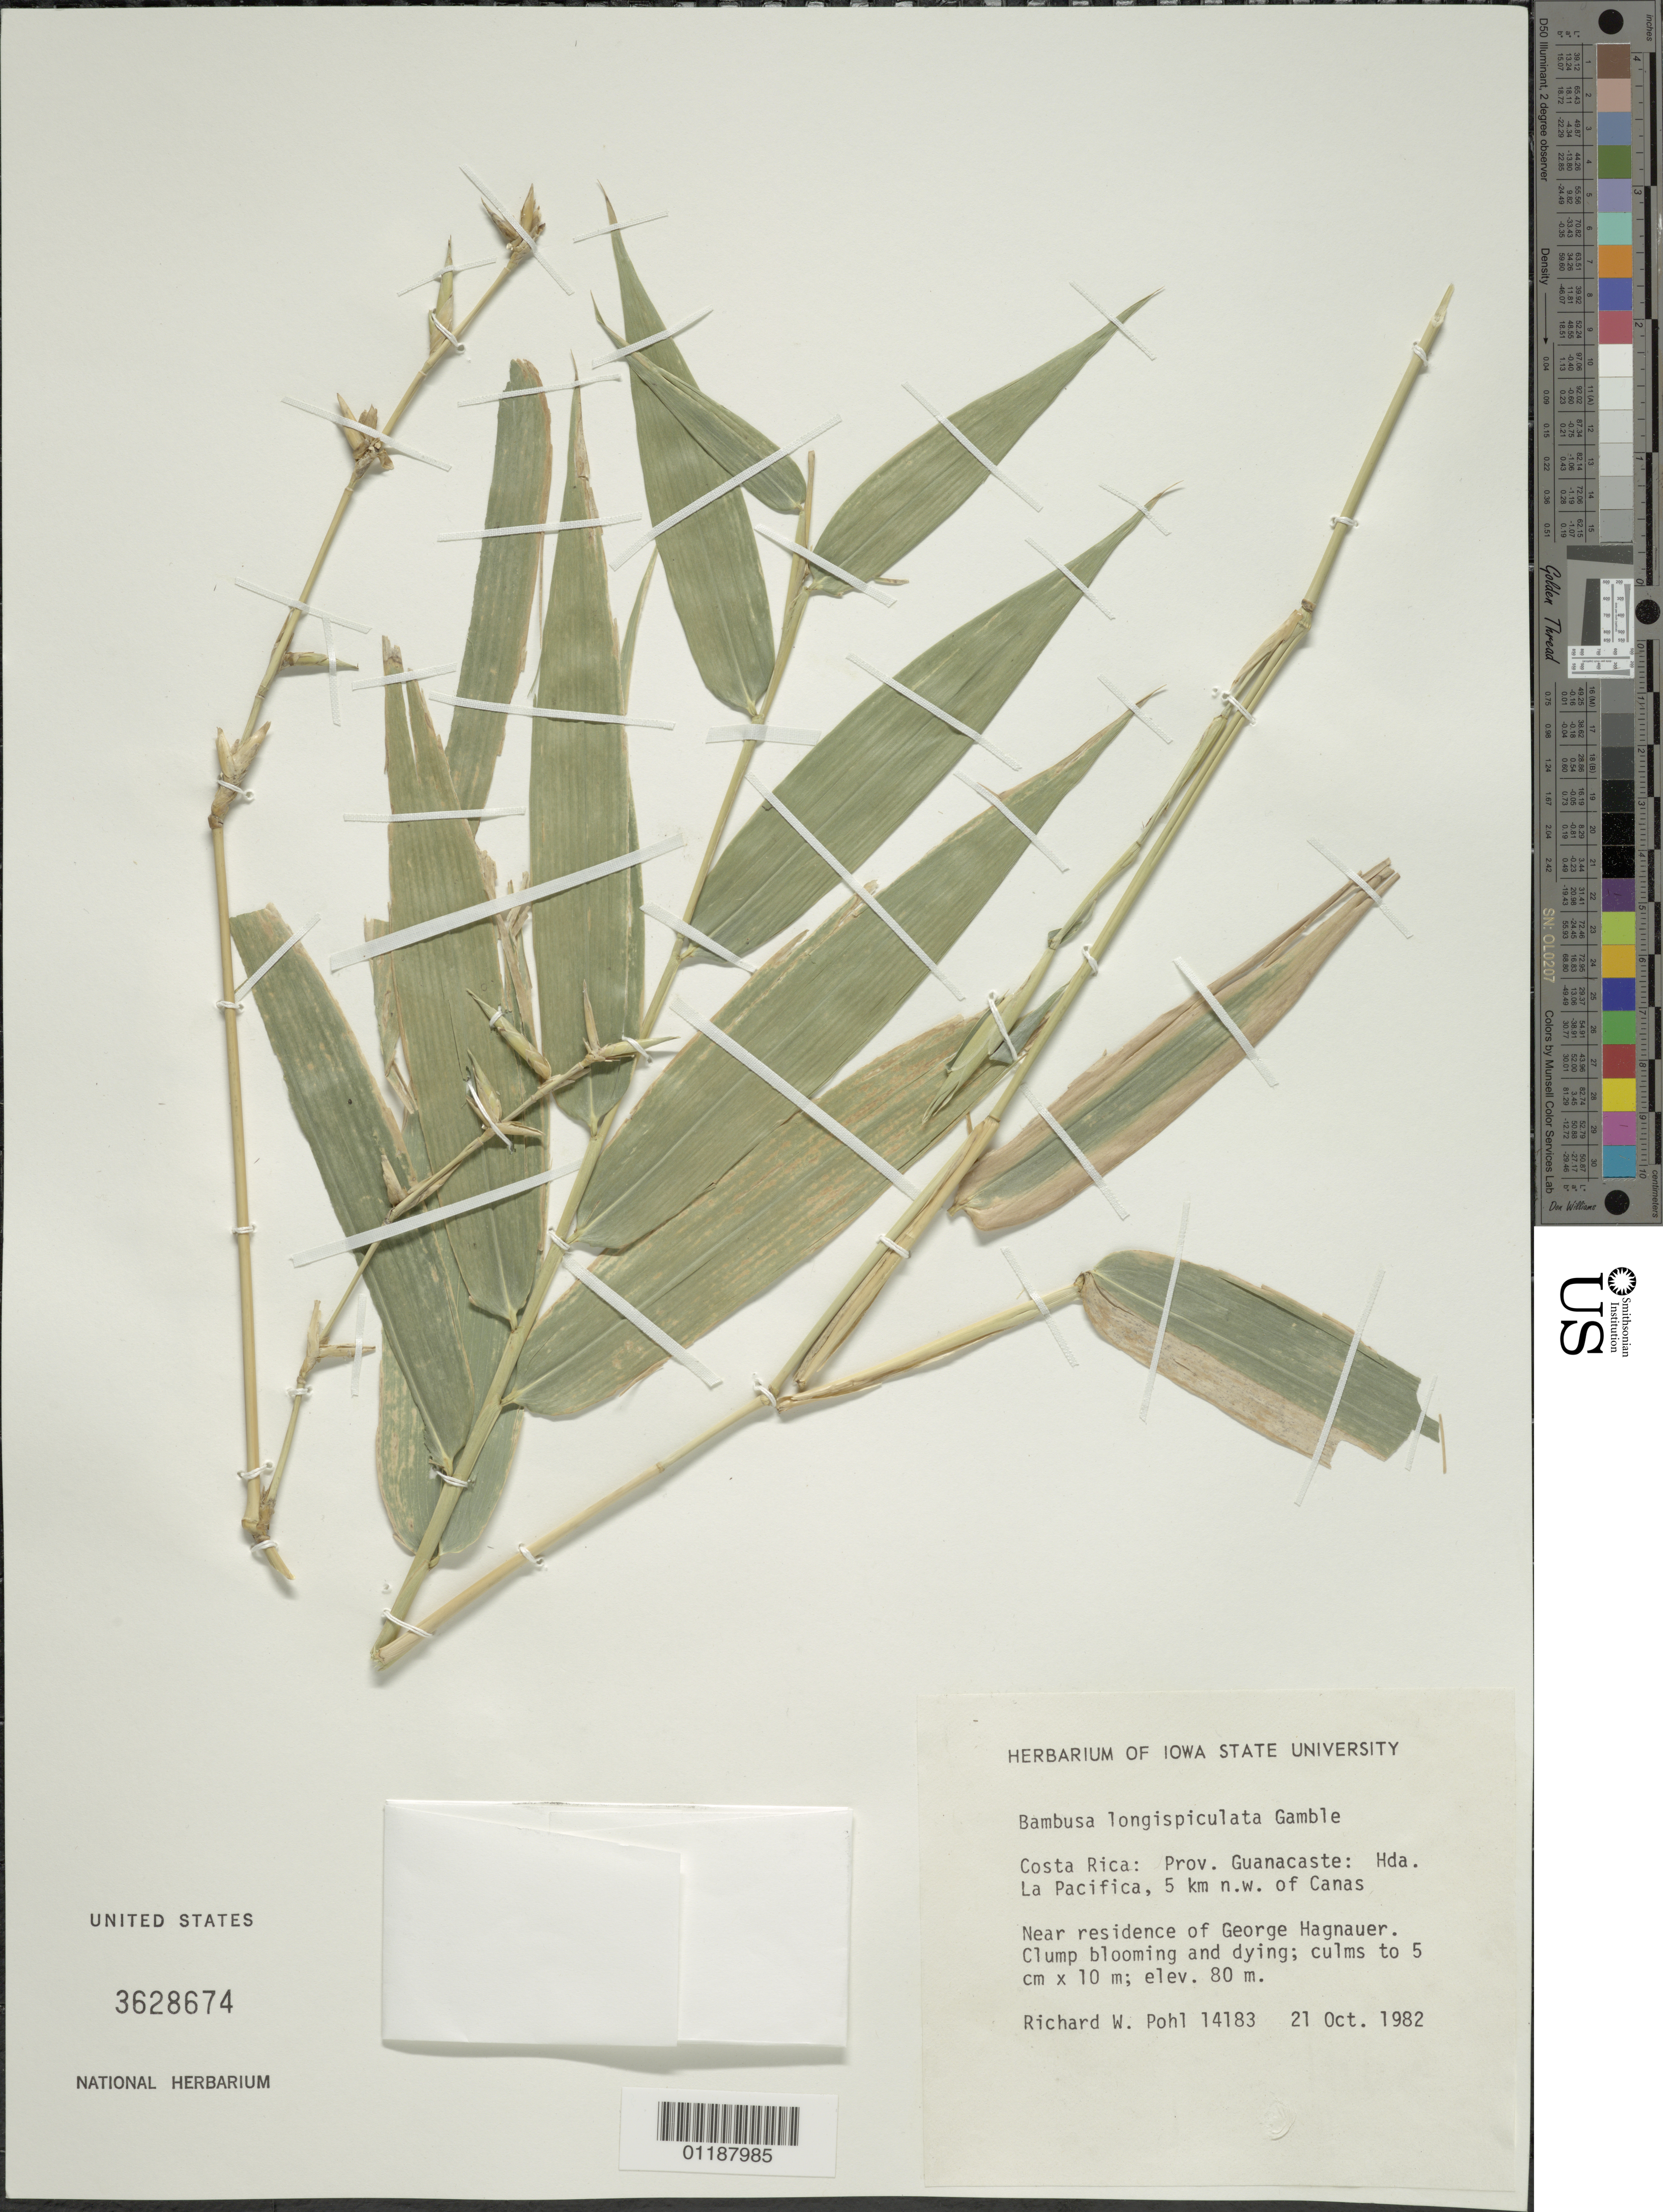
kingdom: Plantae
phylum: Tracheophyta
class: Liliopsida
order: Poales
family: Poaceae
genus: Bambusa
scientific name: Bambusa longispiculata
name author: Gamble ex Brandis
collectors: R. W. Pohl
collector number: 14183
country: Costa Rica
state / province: Guanacaste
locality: Hda. La Pacifica, NW of Canas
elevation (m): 80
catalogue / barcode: US 3628674